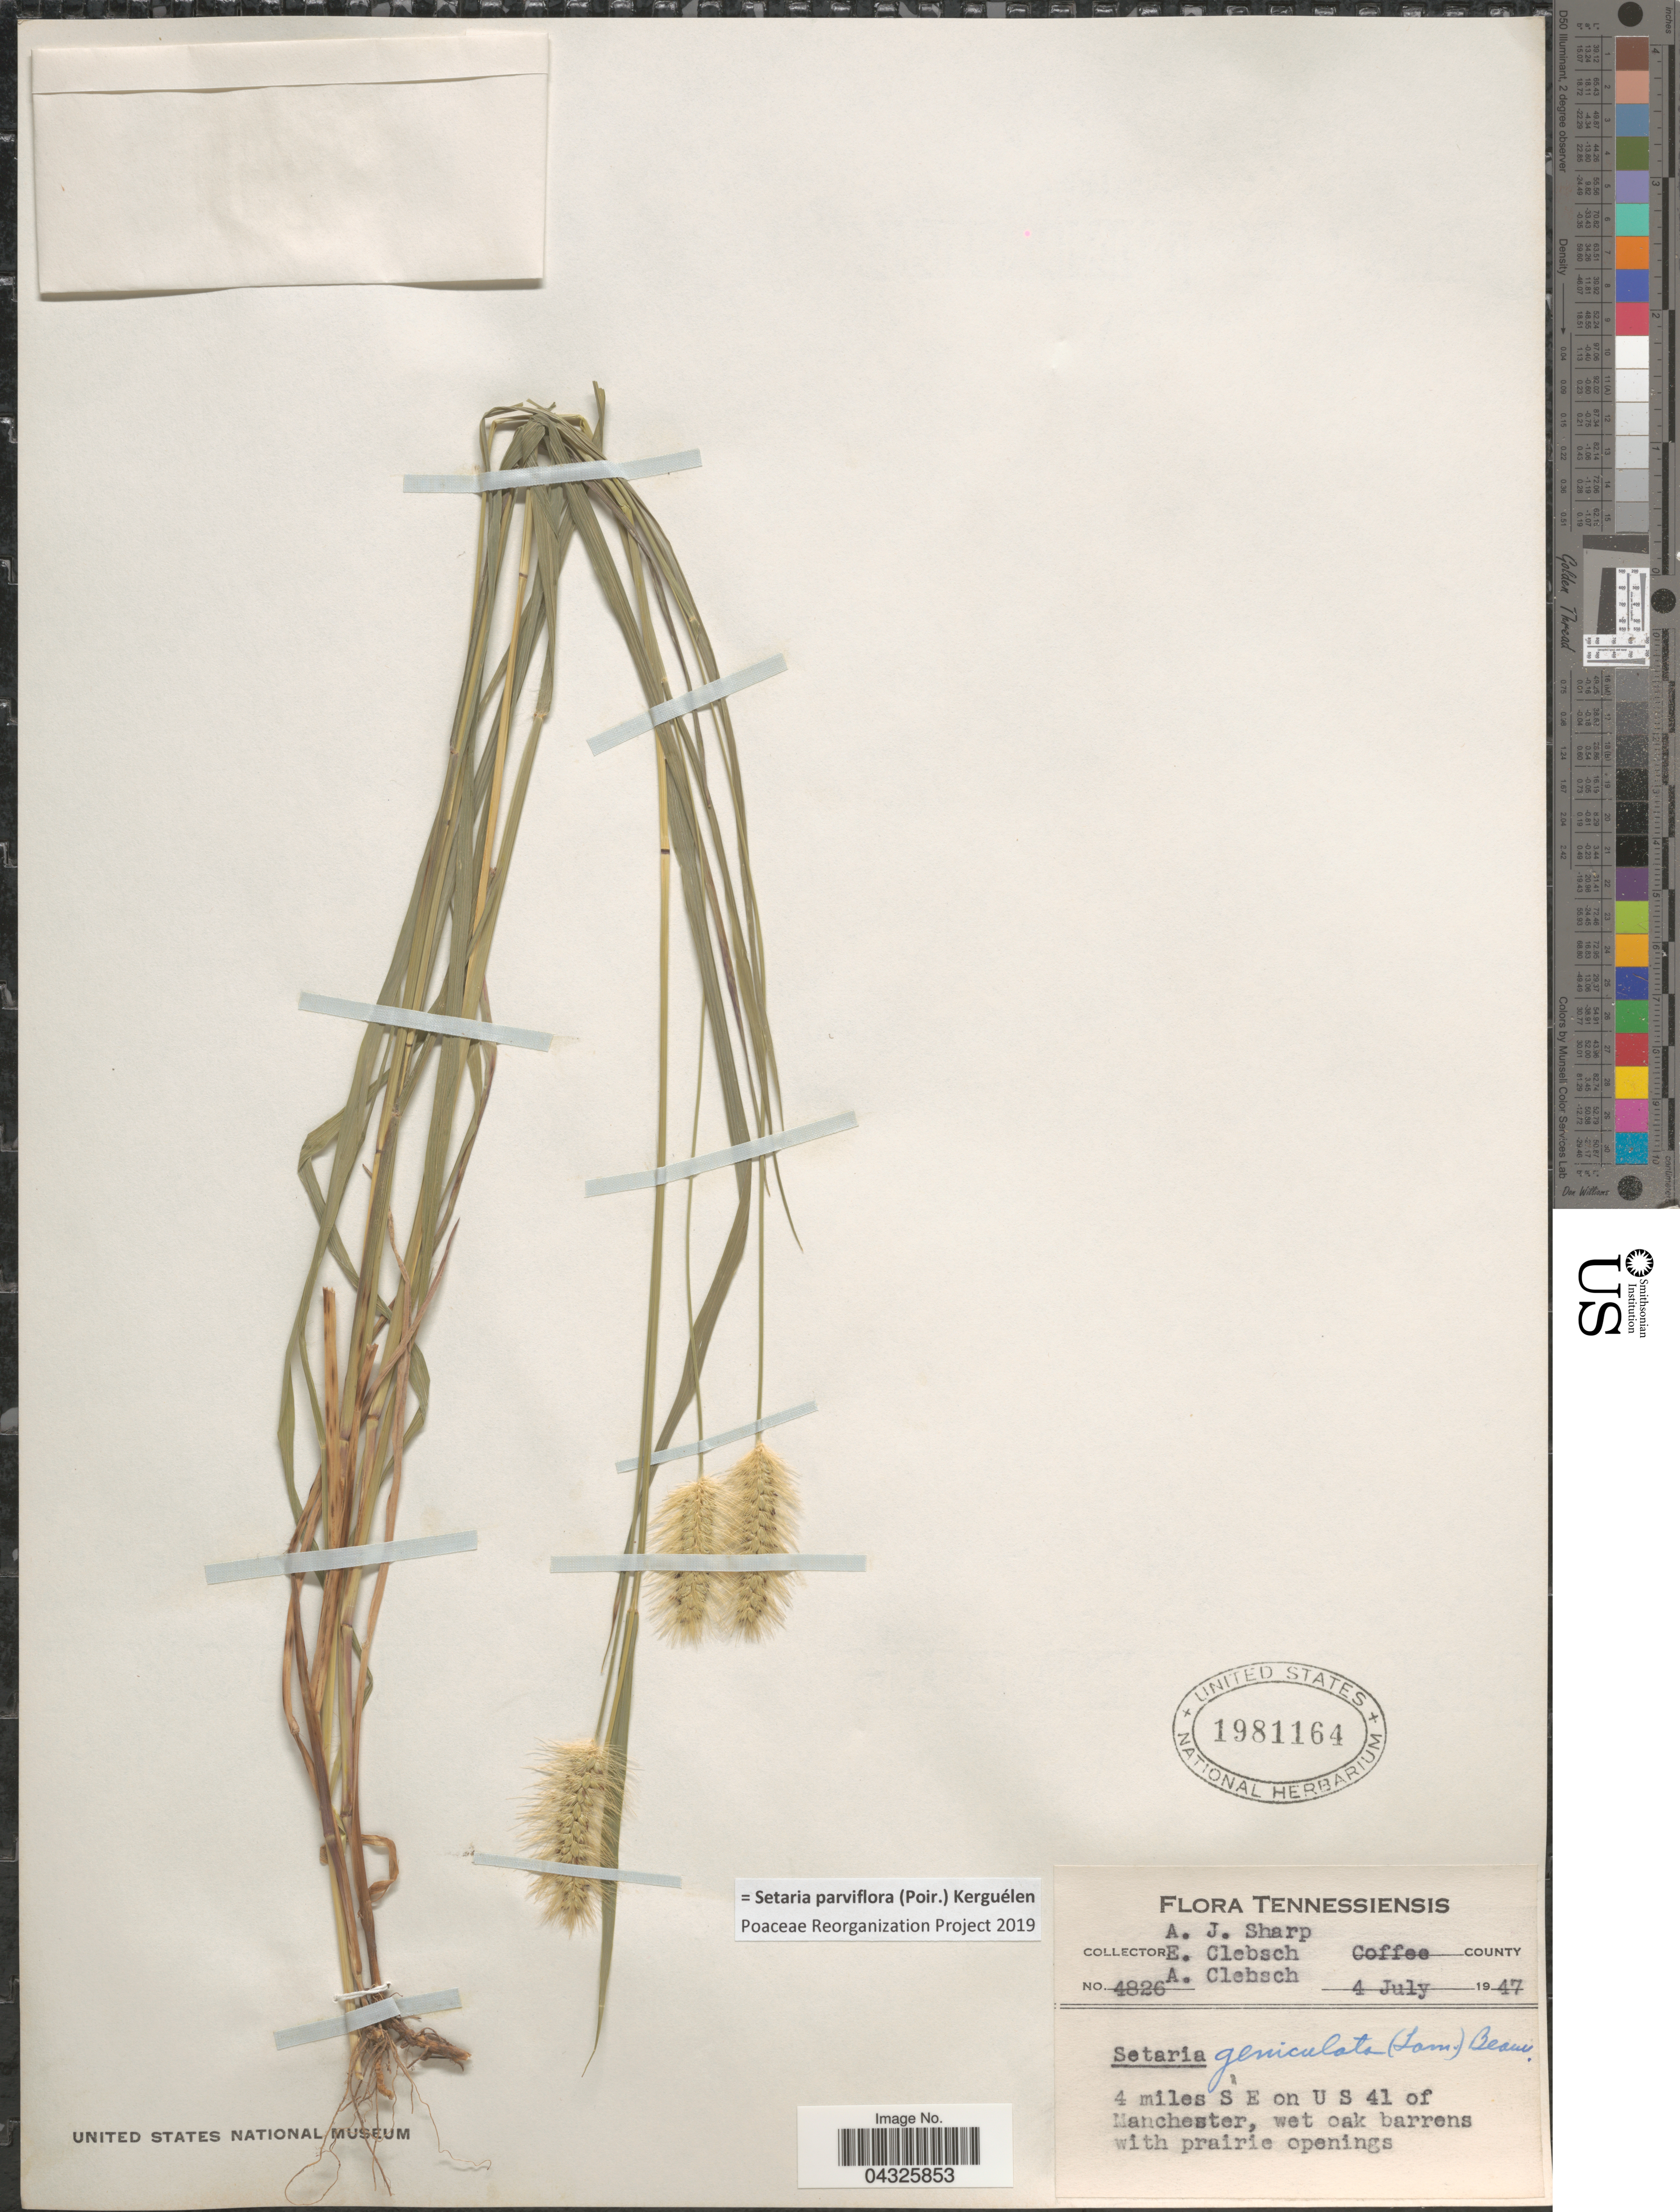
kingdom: Plantae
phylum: Tracheophyta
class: Liliopsida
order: Poales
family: Poaceae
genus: Setaria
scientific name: Setaria parviflora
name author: (Poir.) Kerguélen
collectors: A. J. Sharp, E. Clebsch & A. Clebsch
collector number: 4826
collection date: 1947-07-04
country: United States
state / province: Tennessee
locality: Coffee County. 4 miles S E on U S 41 of Manchester, wet oak barrens with prairie openings.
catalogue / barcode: US 1981164